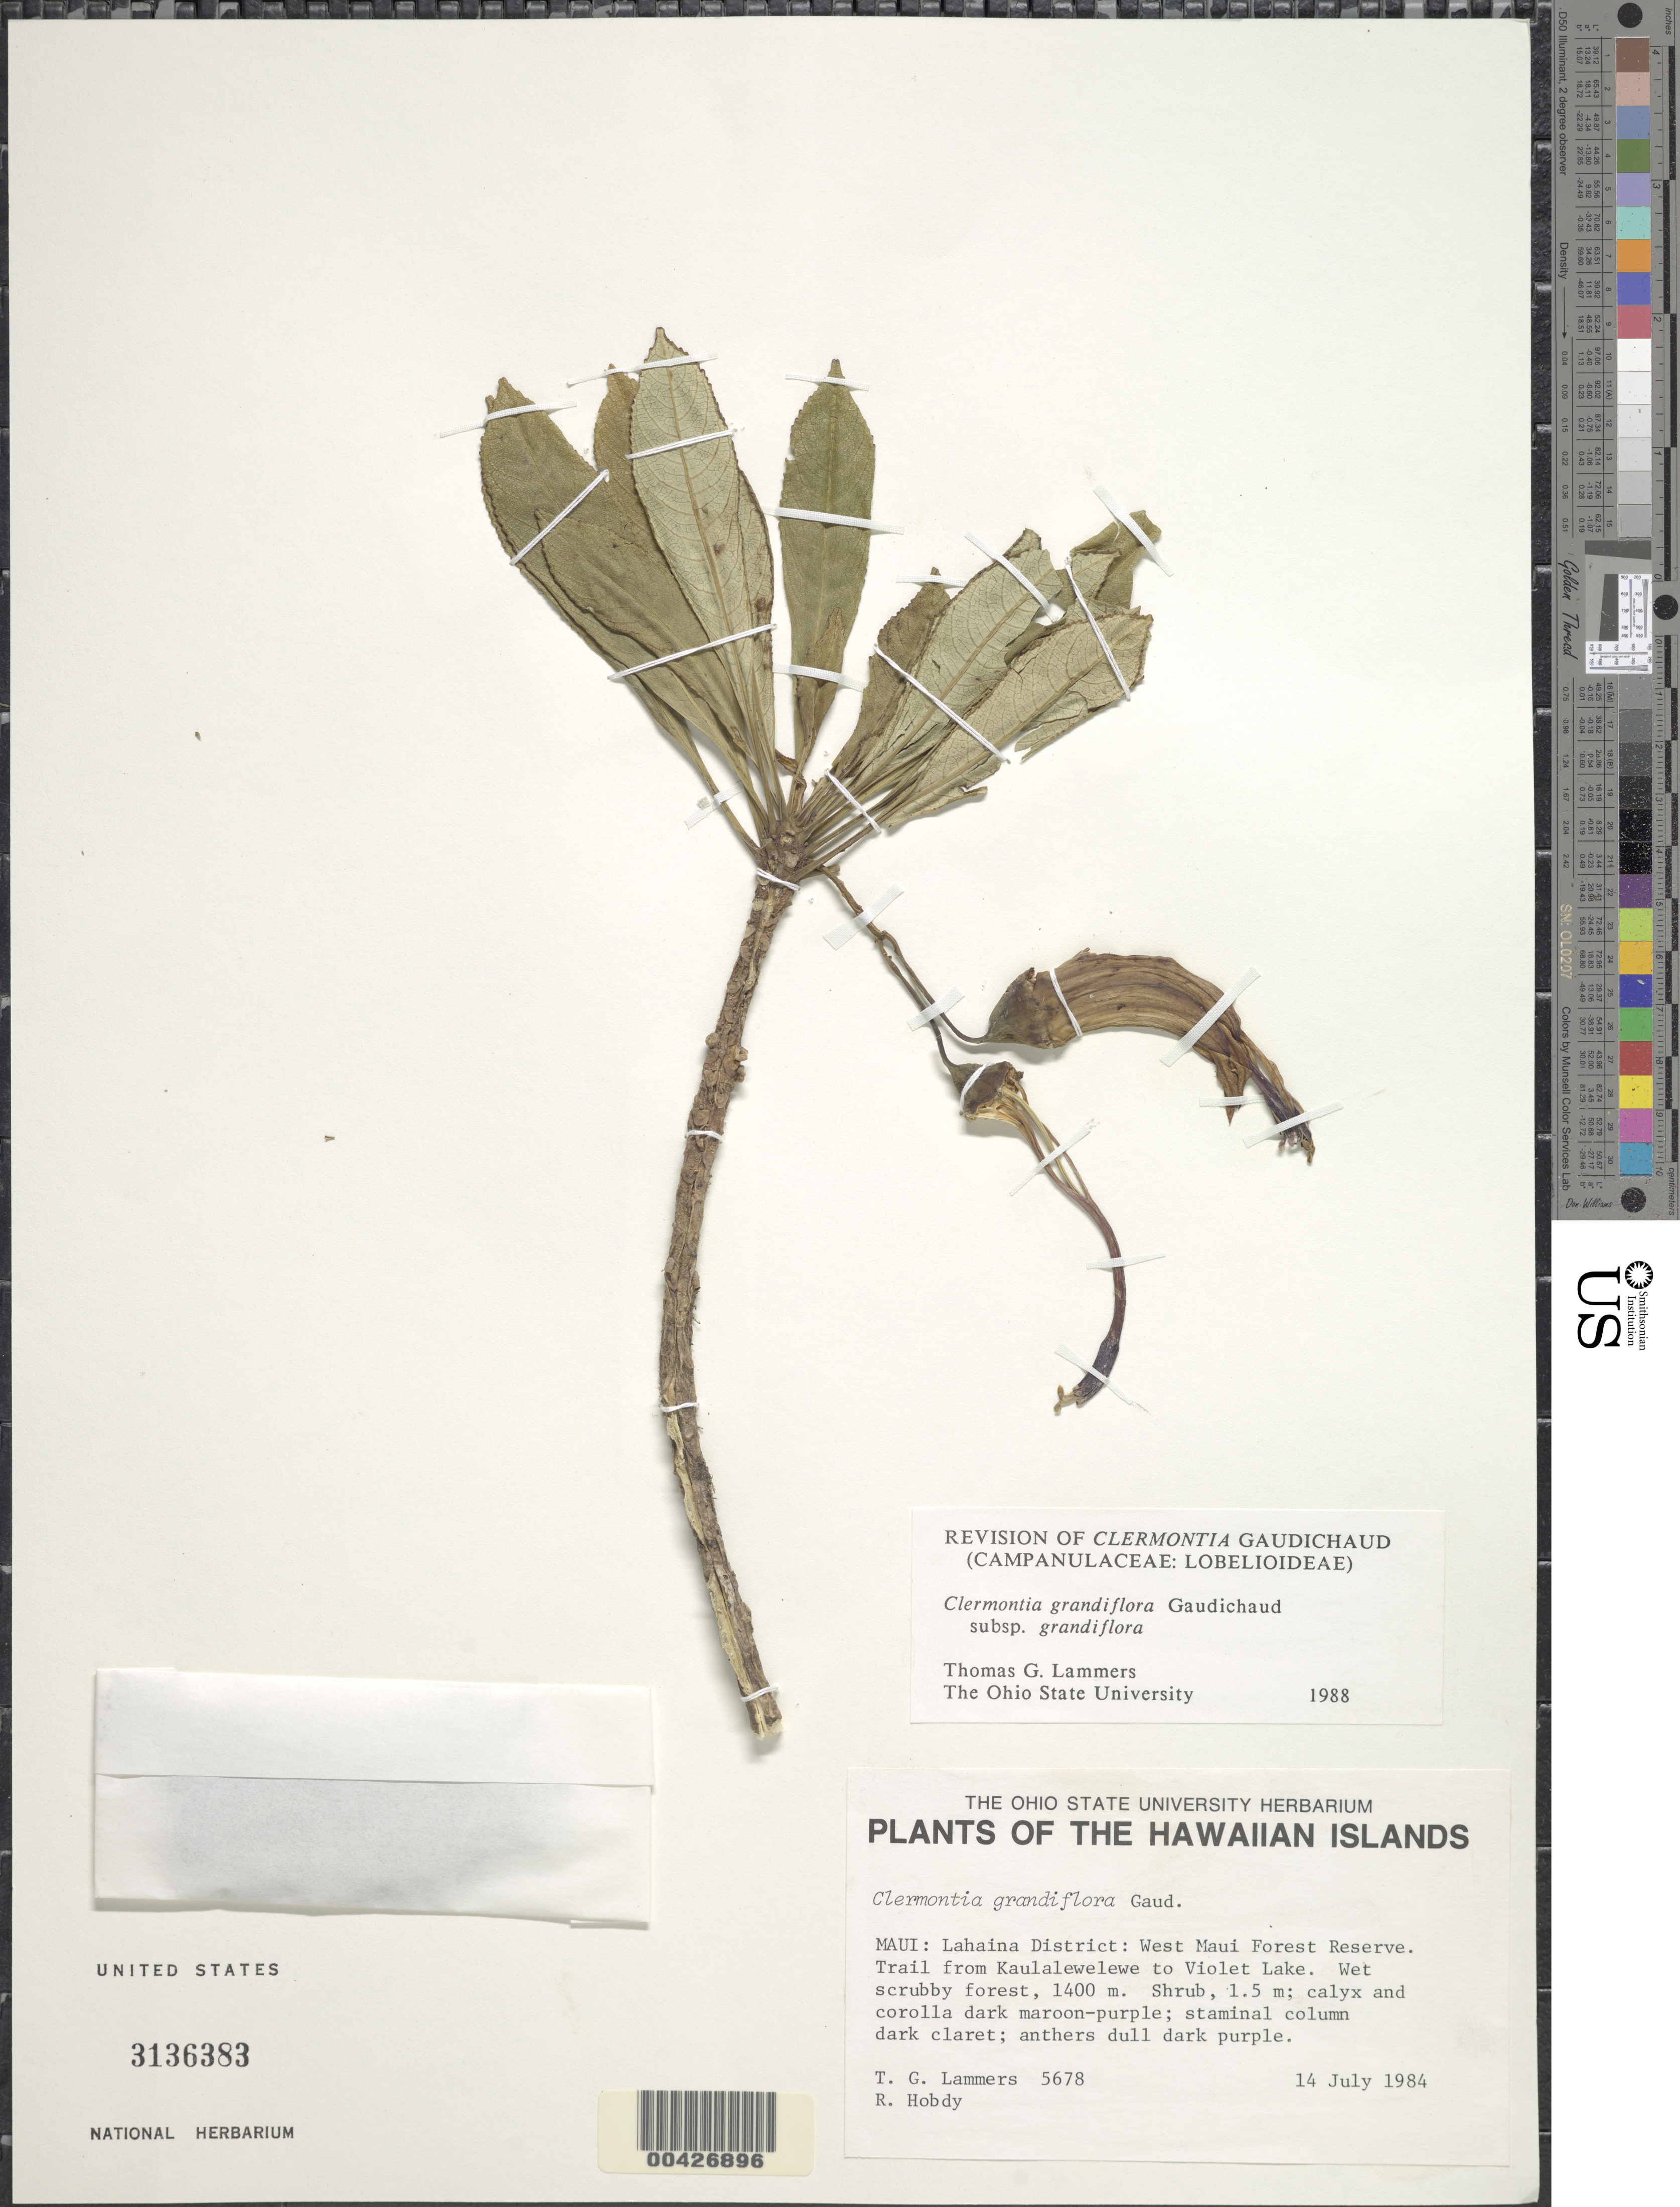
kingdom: Plantae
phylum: Tracheophyta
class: Magnoliopsida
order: Asterales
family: Campanulaceae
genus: Clermontia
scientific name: Clermontia grandiflora subsp. grandiflora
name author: Gaudich.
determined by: Lammers, T. G.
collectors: T. G. Lammers & R. Hobdy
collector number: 5678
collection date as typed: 14 Jul 1984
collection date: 1984-07-14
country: United States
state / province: Hawaii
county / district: Maui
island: Maui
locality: Lahaina district: West Maui Forest Reserve. Trail from Kaulalewelewe to Violet Lake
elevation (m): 1400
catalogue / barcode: US 3136383